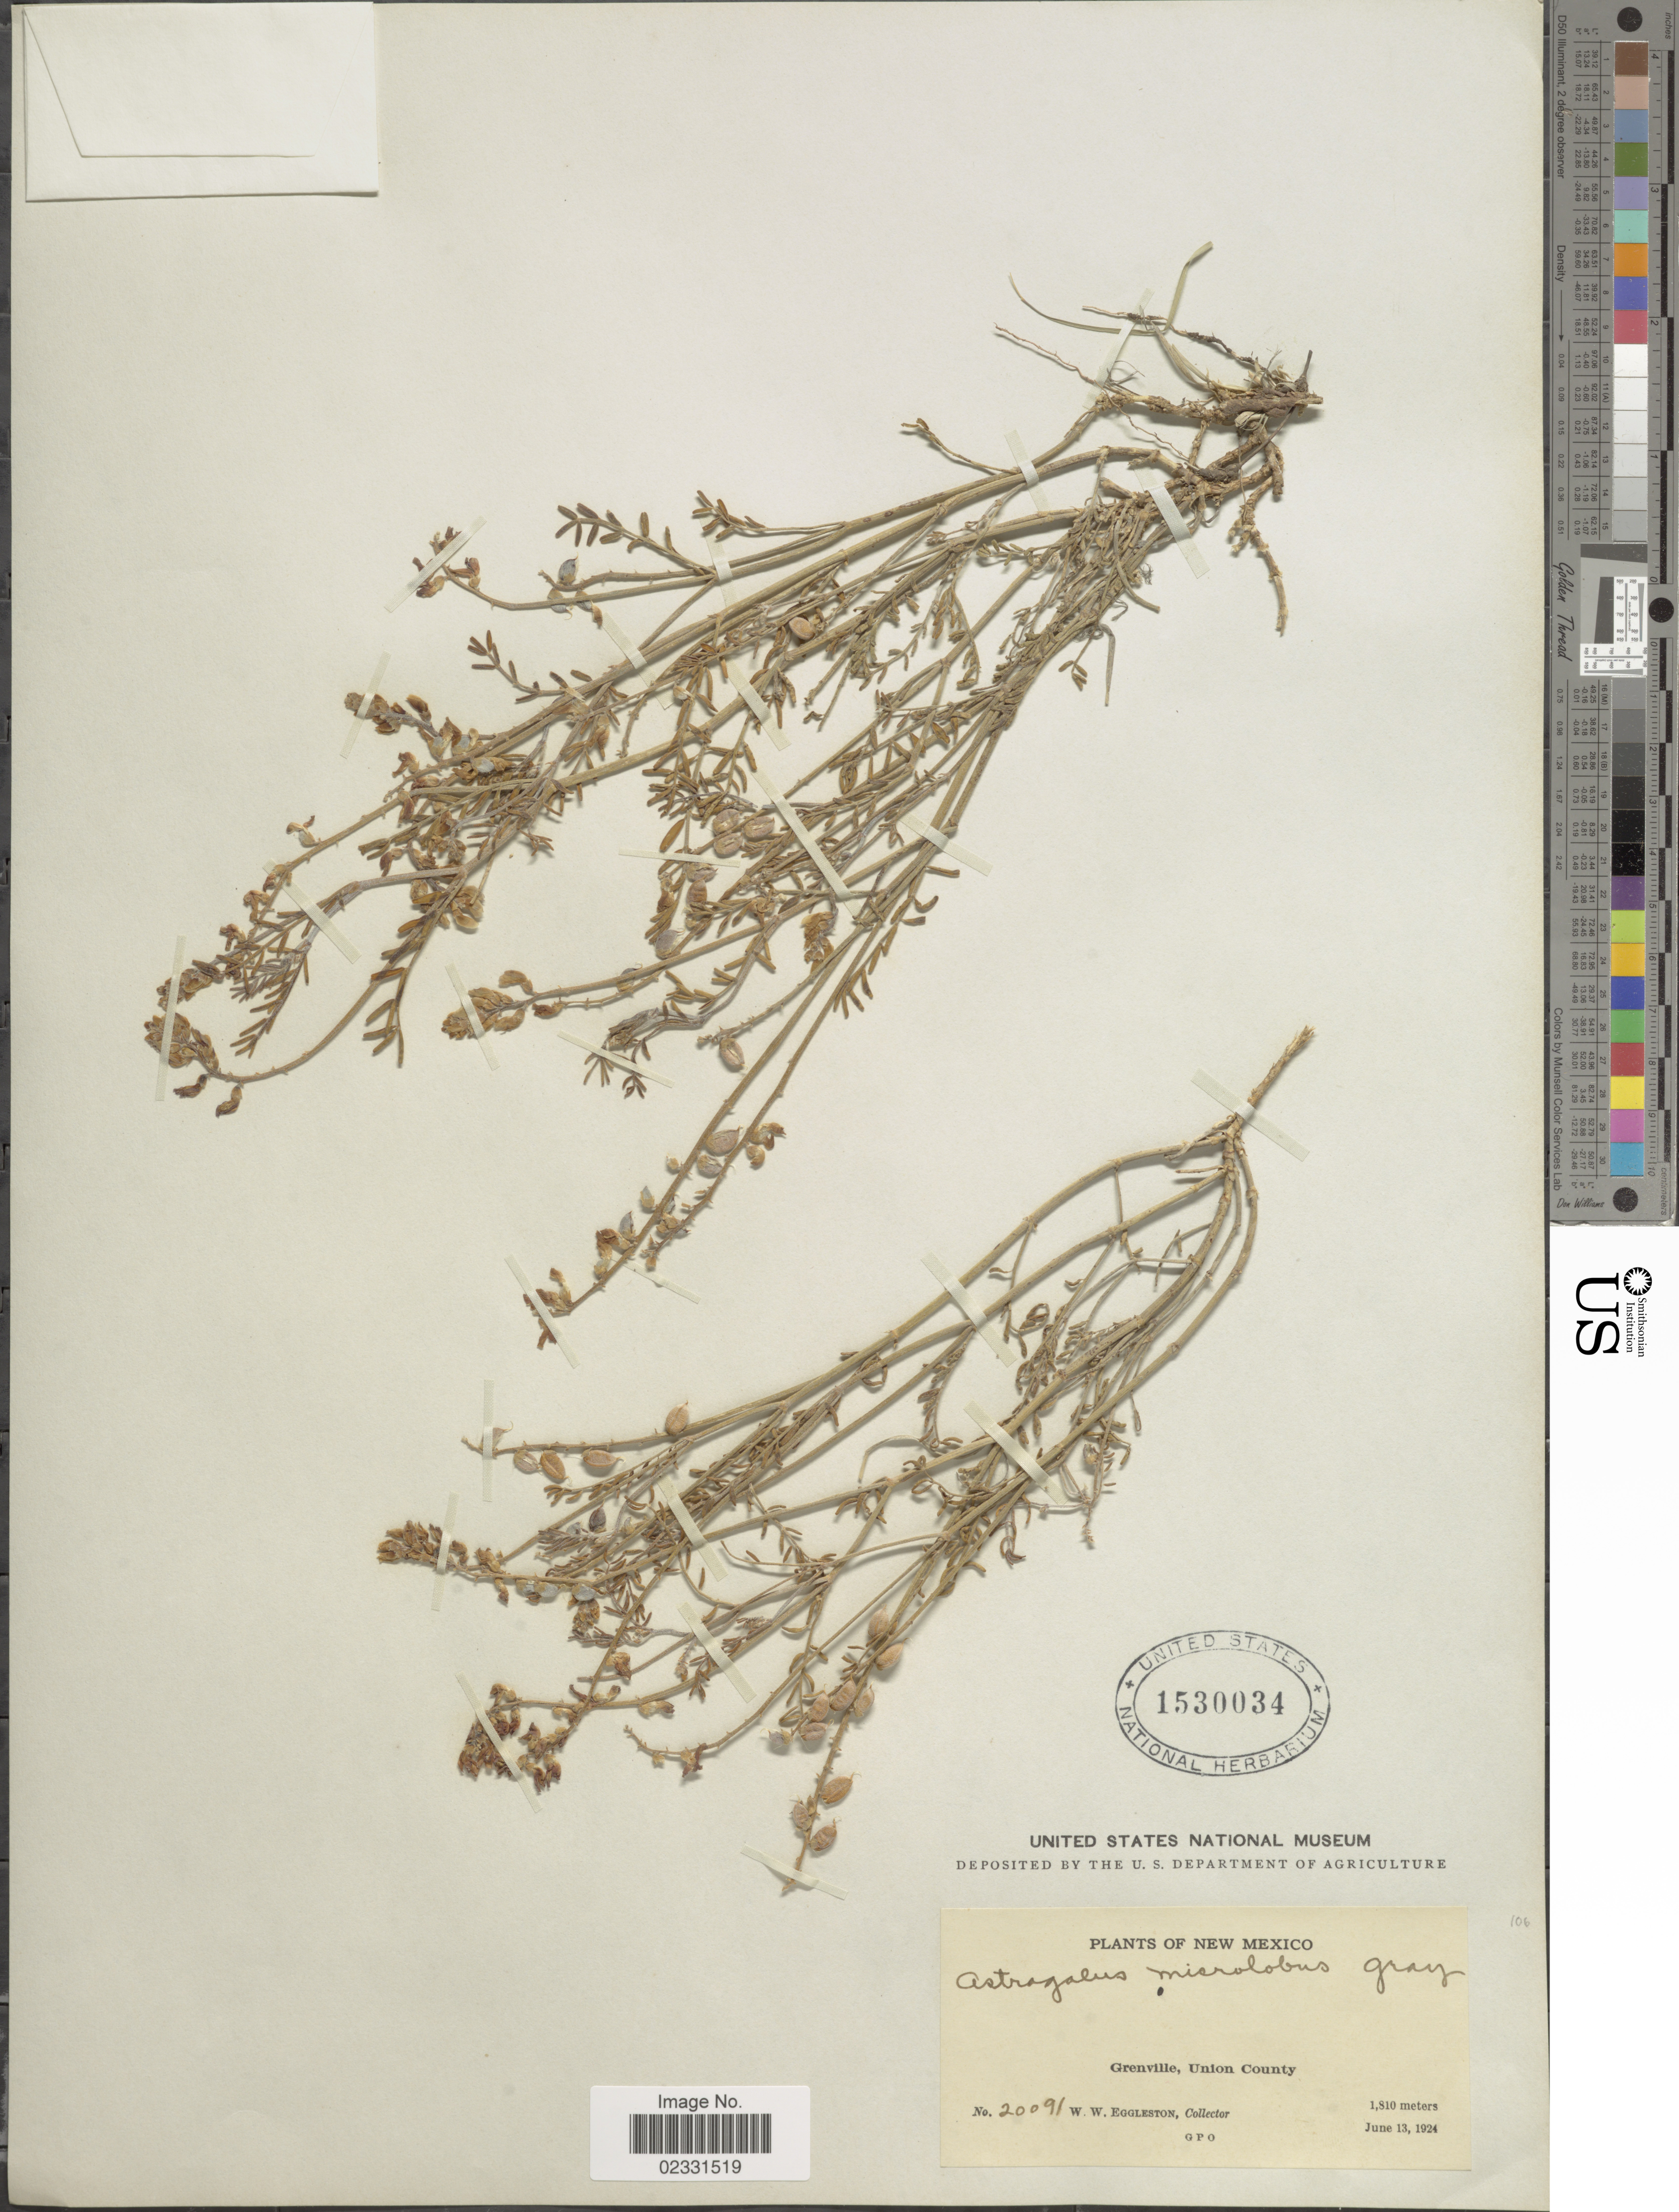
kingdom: Plantae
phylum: Tracheophyta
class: Magnoliopsida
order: Fabales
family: Fabaceae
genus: Astragalus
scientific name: Astragalus gracilis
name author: Nutt.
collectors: W. W. Eggleston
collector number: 20091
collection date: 1924-06-13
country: United States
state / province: New Mexico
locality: Grenville, Union County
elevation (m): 1810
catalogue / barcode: US 1530034